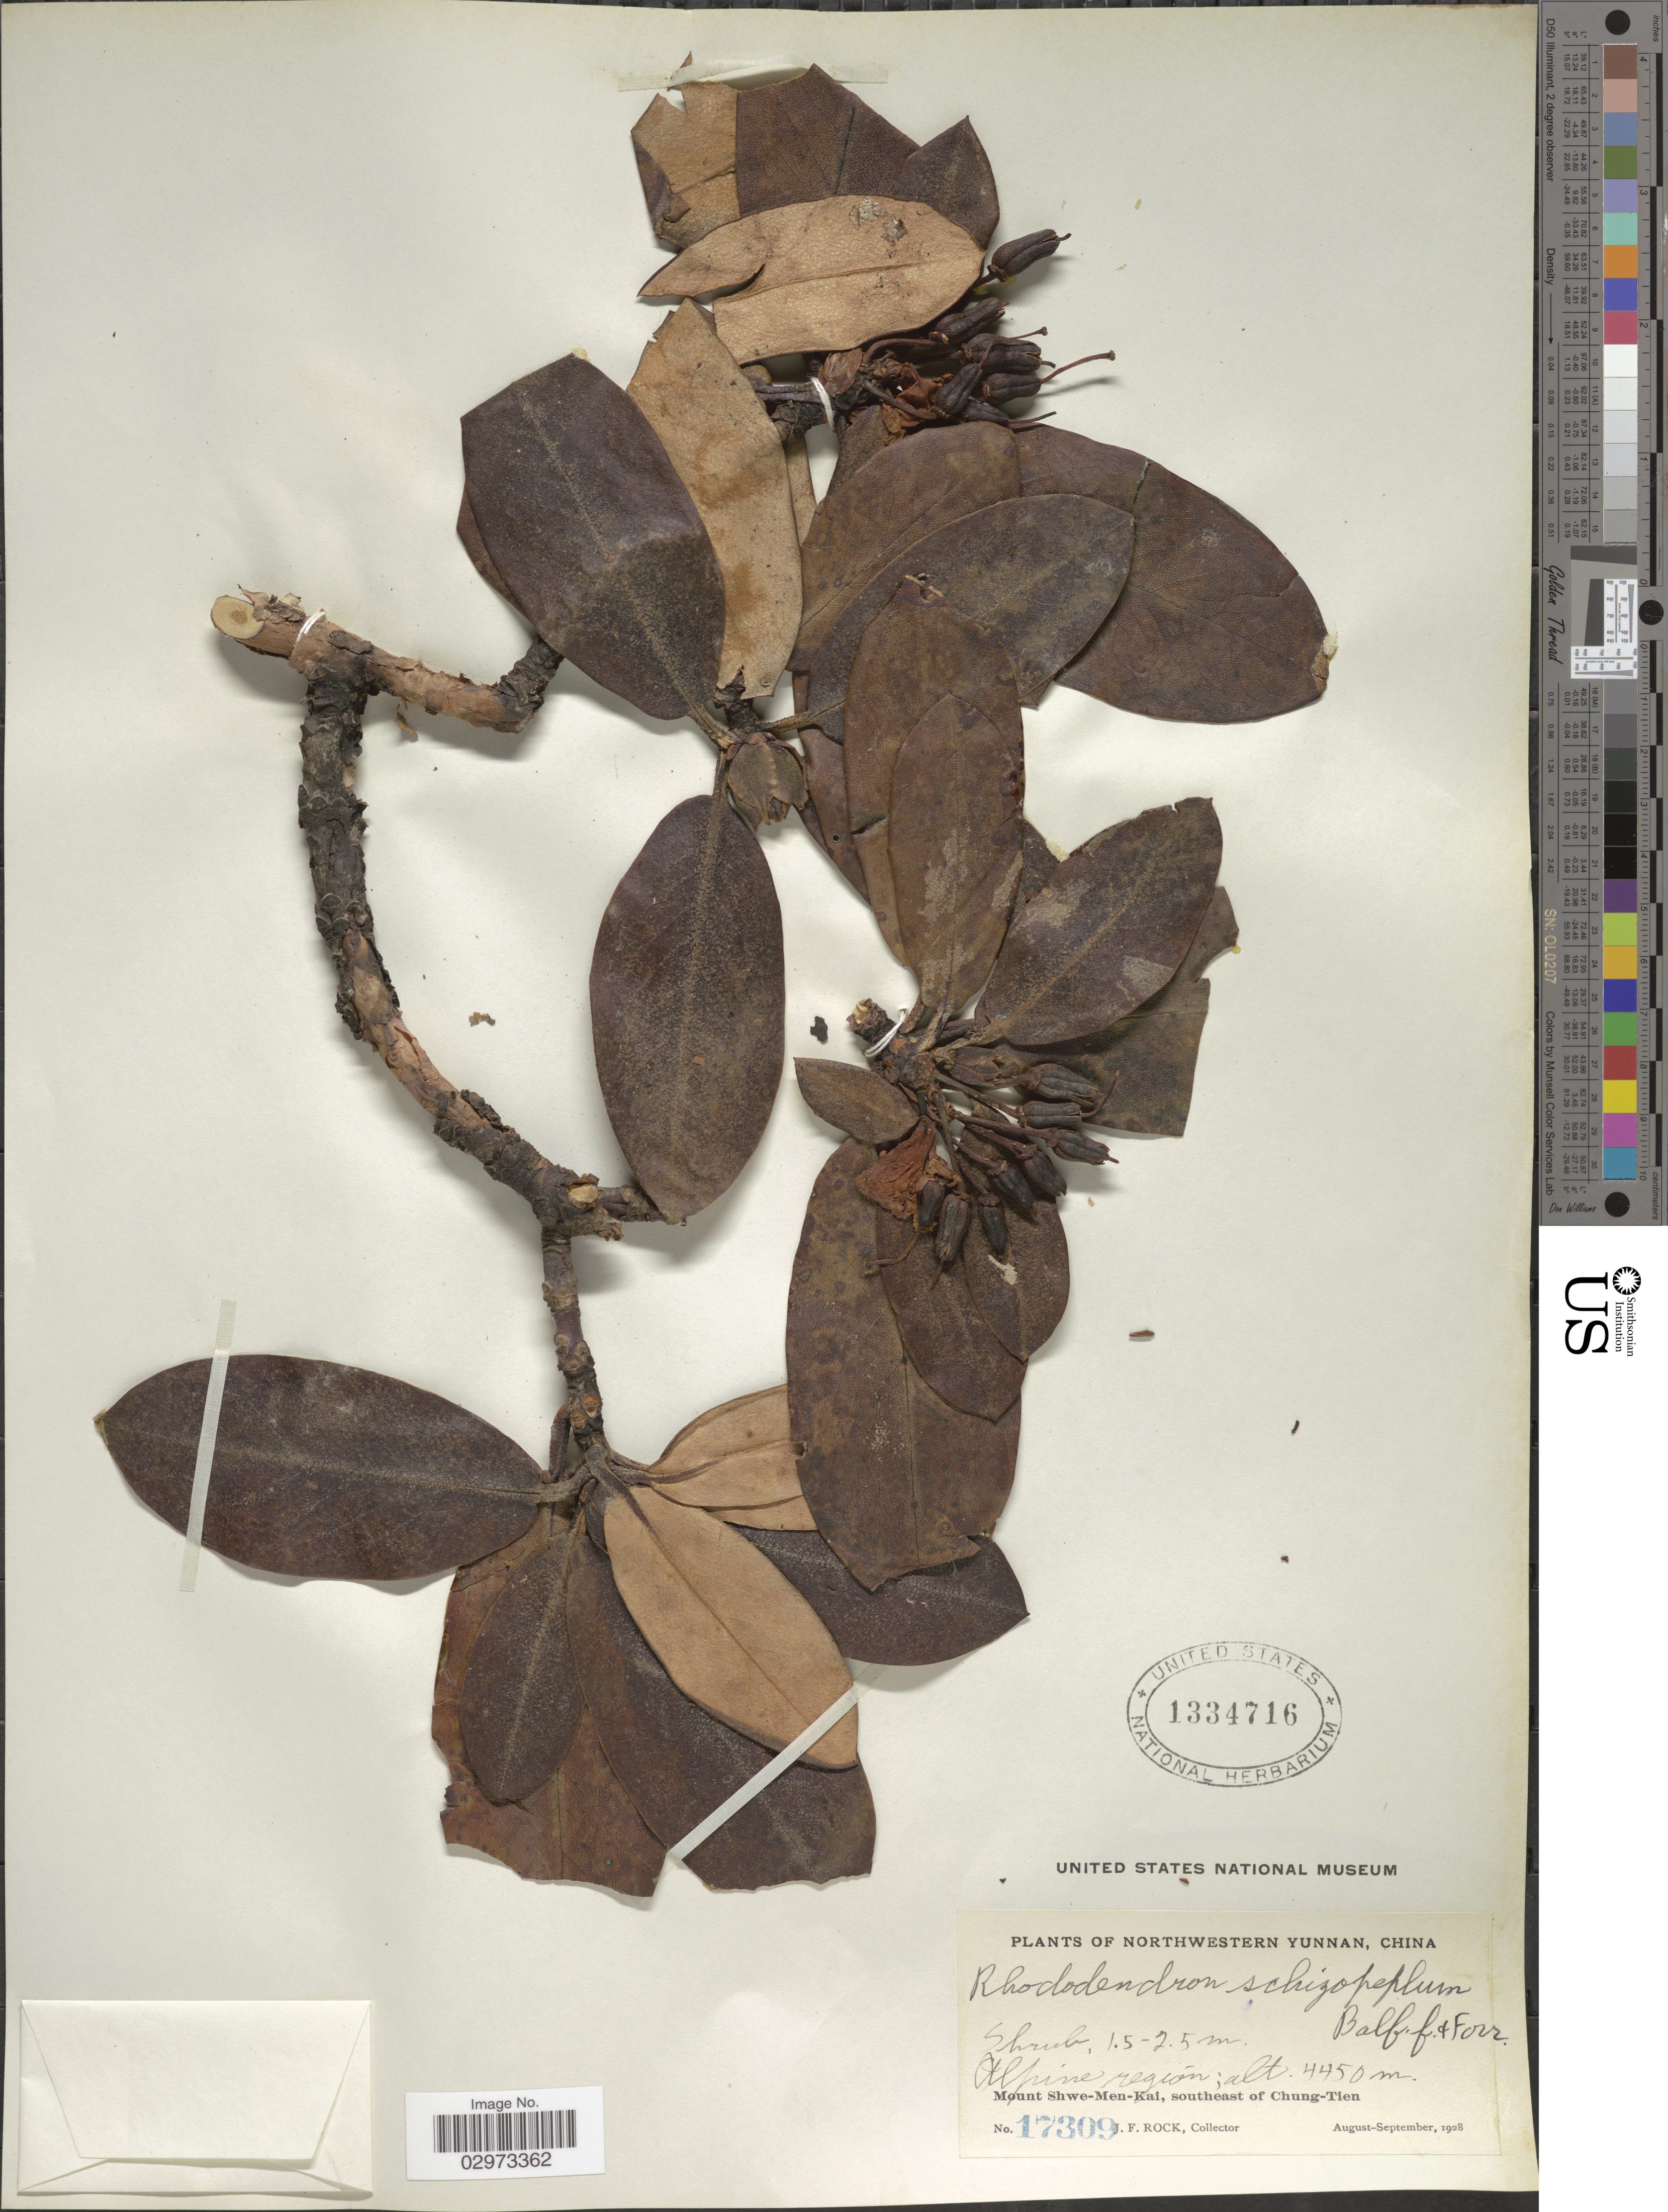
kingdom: Plantae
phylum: Tracheophyta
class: Magnoliopsida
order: Ericales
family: Ericaceae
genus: Rhododendron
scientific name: Rhododendron schizopeplum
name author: Balf. f. & Forrest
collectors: J. Rock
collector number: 17309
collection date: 1928-08/1928-09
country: China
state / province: Yunnan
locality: Northwestern Yunnan. Alpine región. Mount Shwe-Men-Kai, southeast of Chung-Tien.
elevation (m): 4450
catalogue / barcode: US 1334716